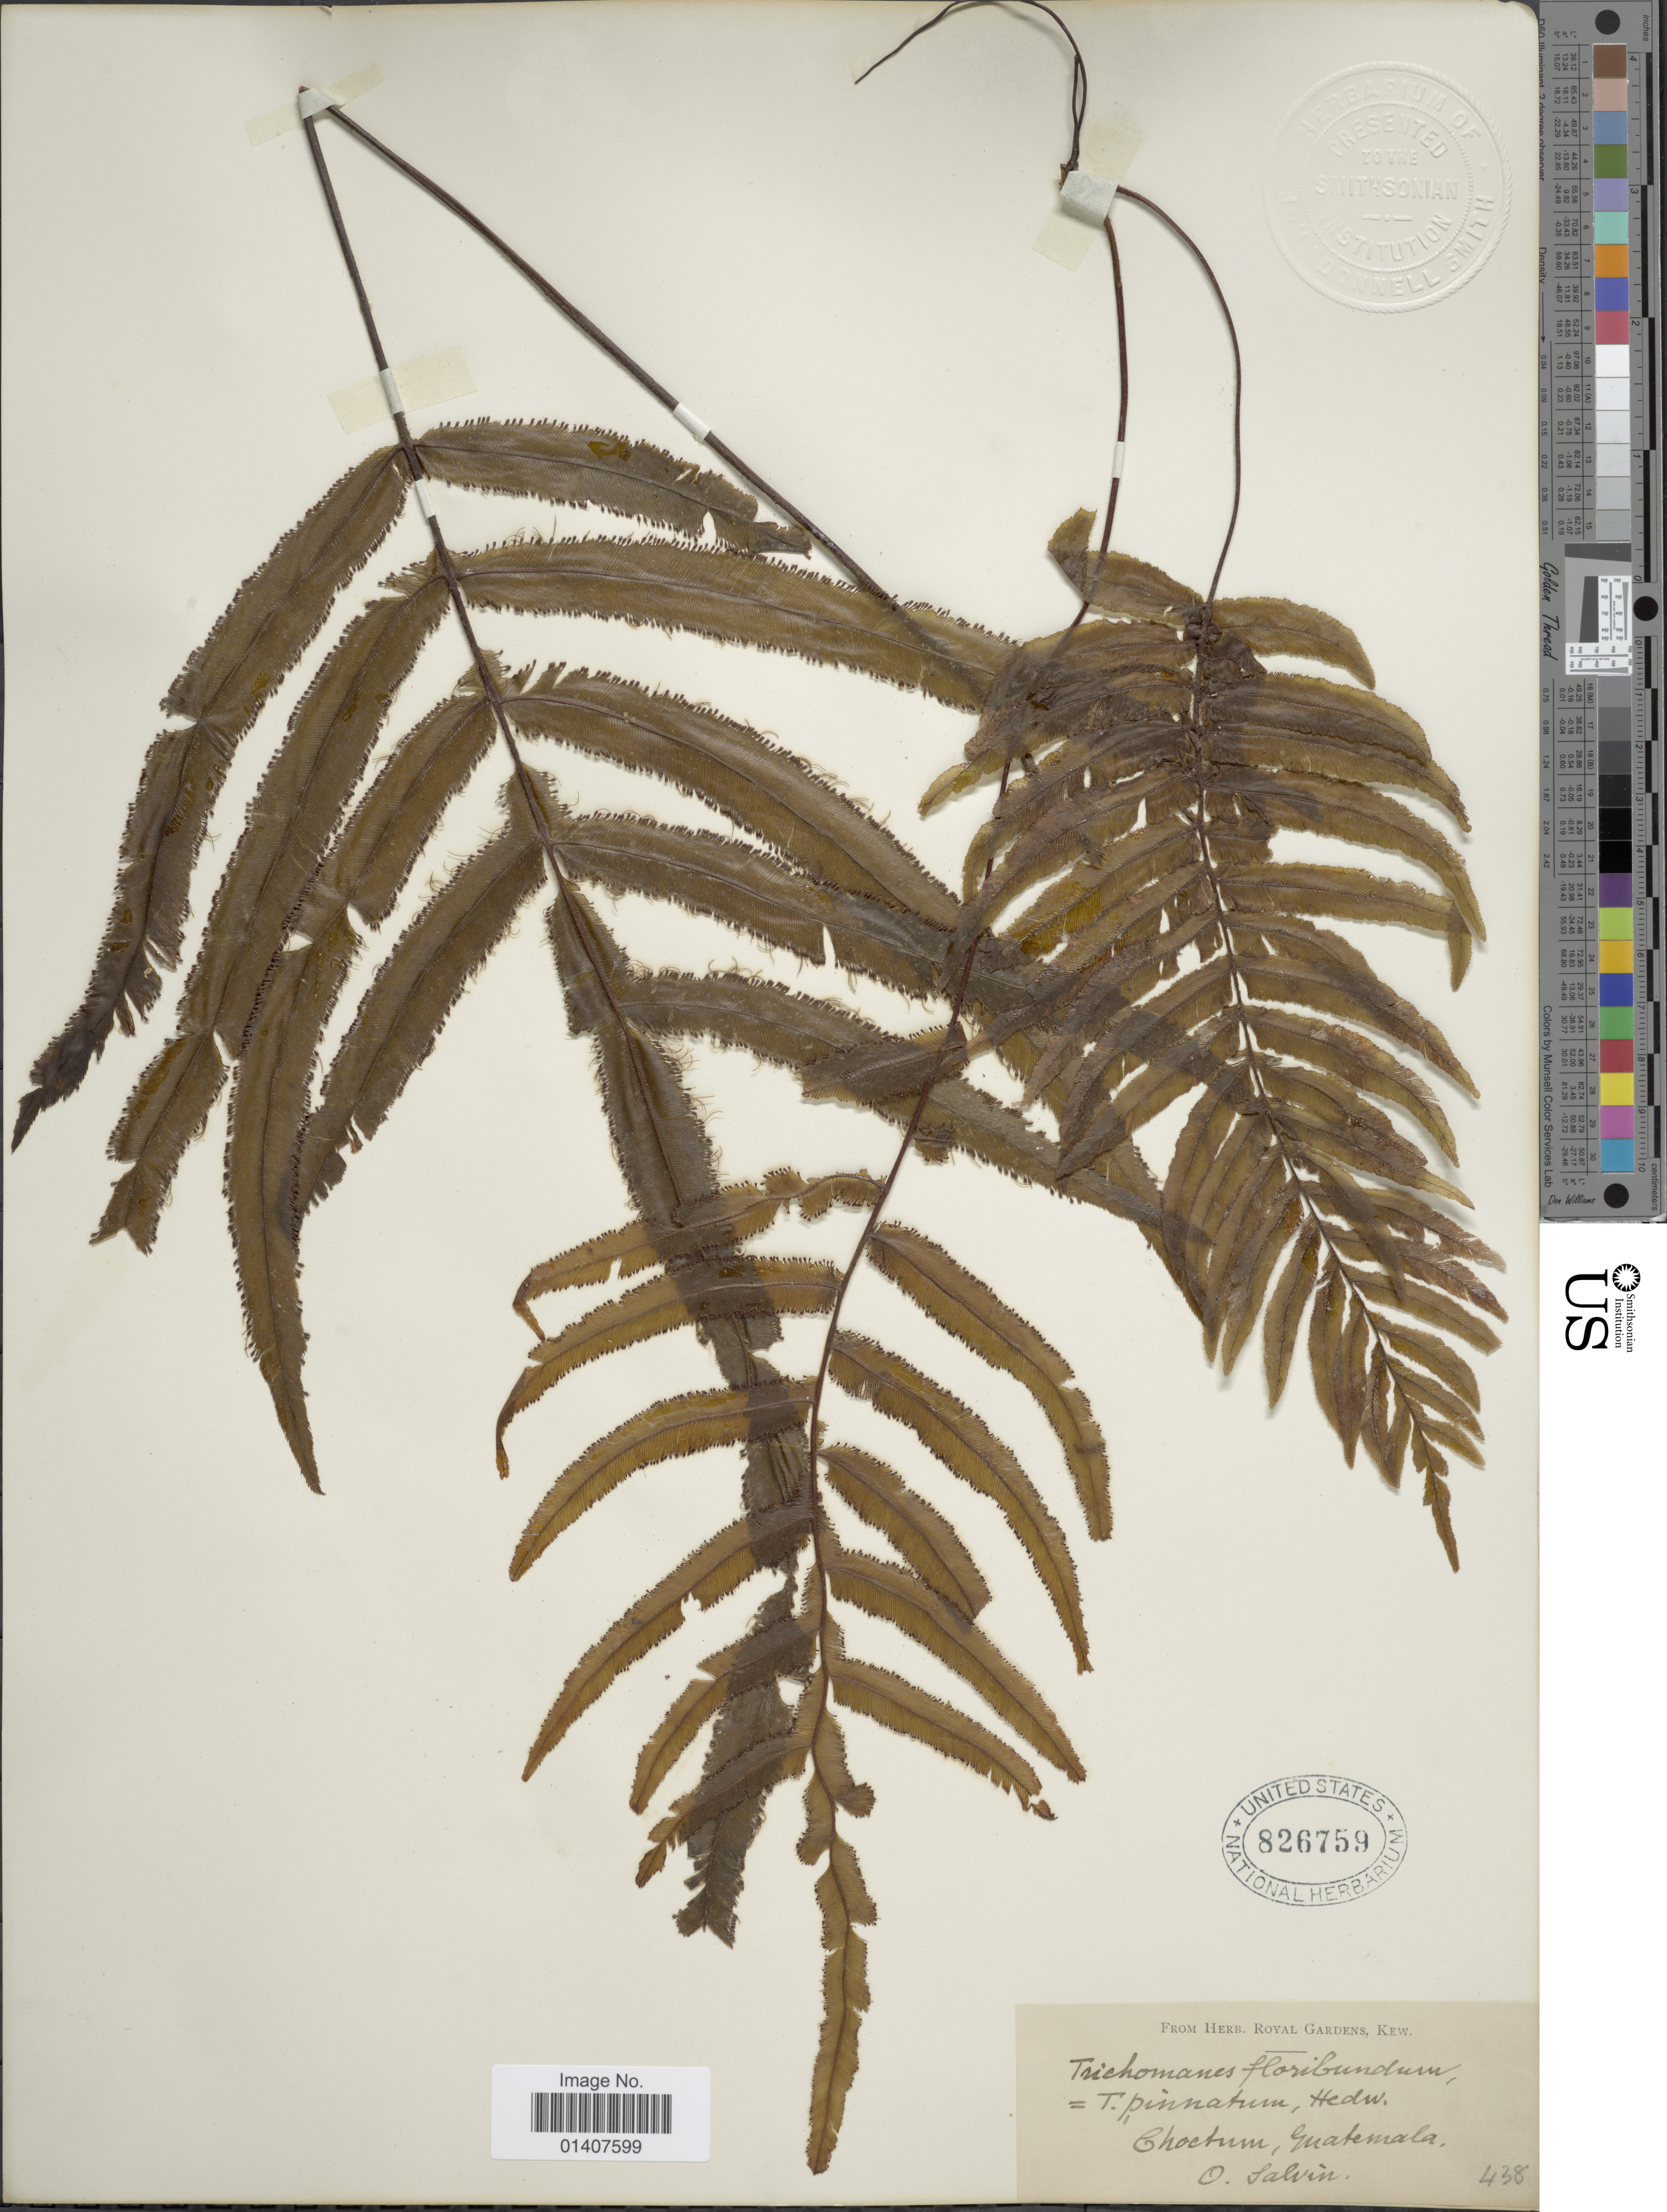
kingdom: Plantae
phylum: Tracheophyta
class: Polypodiopsida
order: Hymenophyllales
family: Hymenophyllaceae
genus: Trichomanes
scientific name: Trichomanes pinnatum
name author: Hedw.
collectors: O. Salvin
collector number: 438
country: Guatemala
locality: Choctum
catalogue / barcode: US 826759